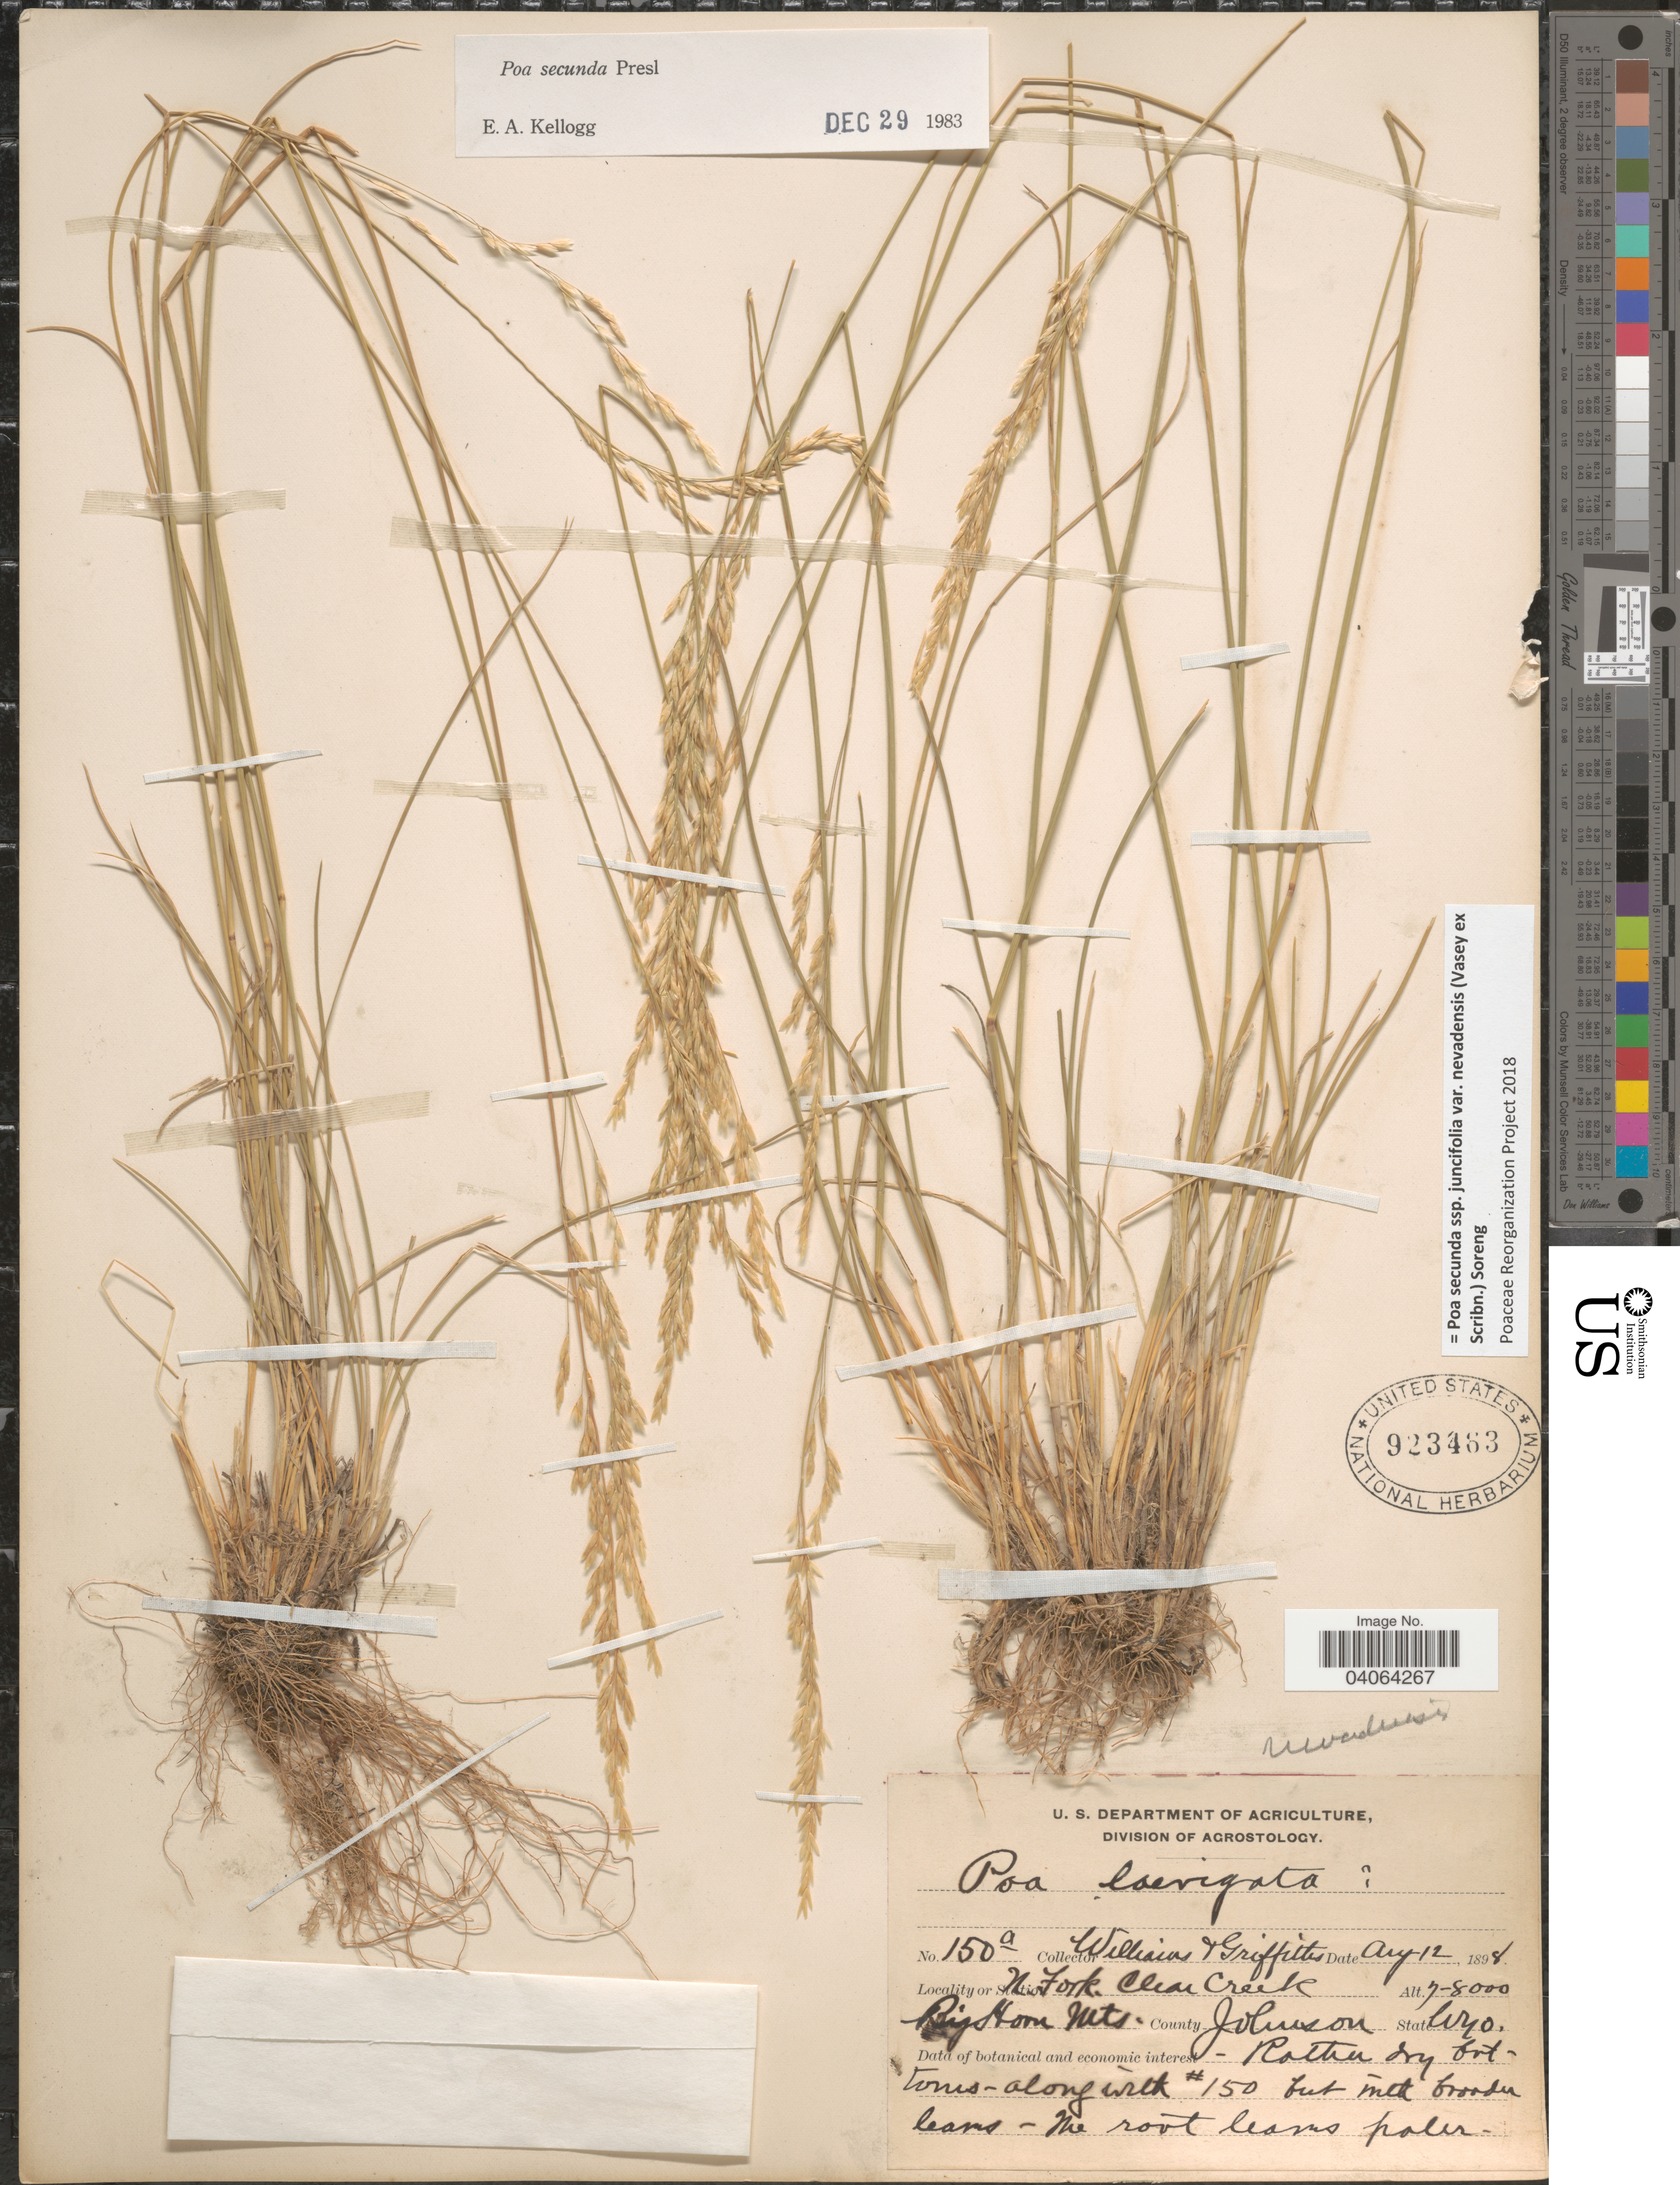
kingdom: Plantae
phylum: Tracheophyta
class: Liliopsida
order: Poales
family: Poaceae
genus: Poa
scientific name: Poa secunda subsp. juncifolia var. nevadensis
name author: (Vasey ex Scribn.) Soreng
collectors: -- Williams & -- Griffiths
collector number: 150a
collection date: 1898-08-12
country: United States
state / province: Wyoming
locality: N. Fork Clear Creek. Big Horn Mts. County Johnson.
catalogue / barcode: US 923463